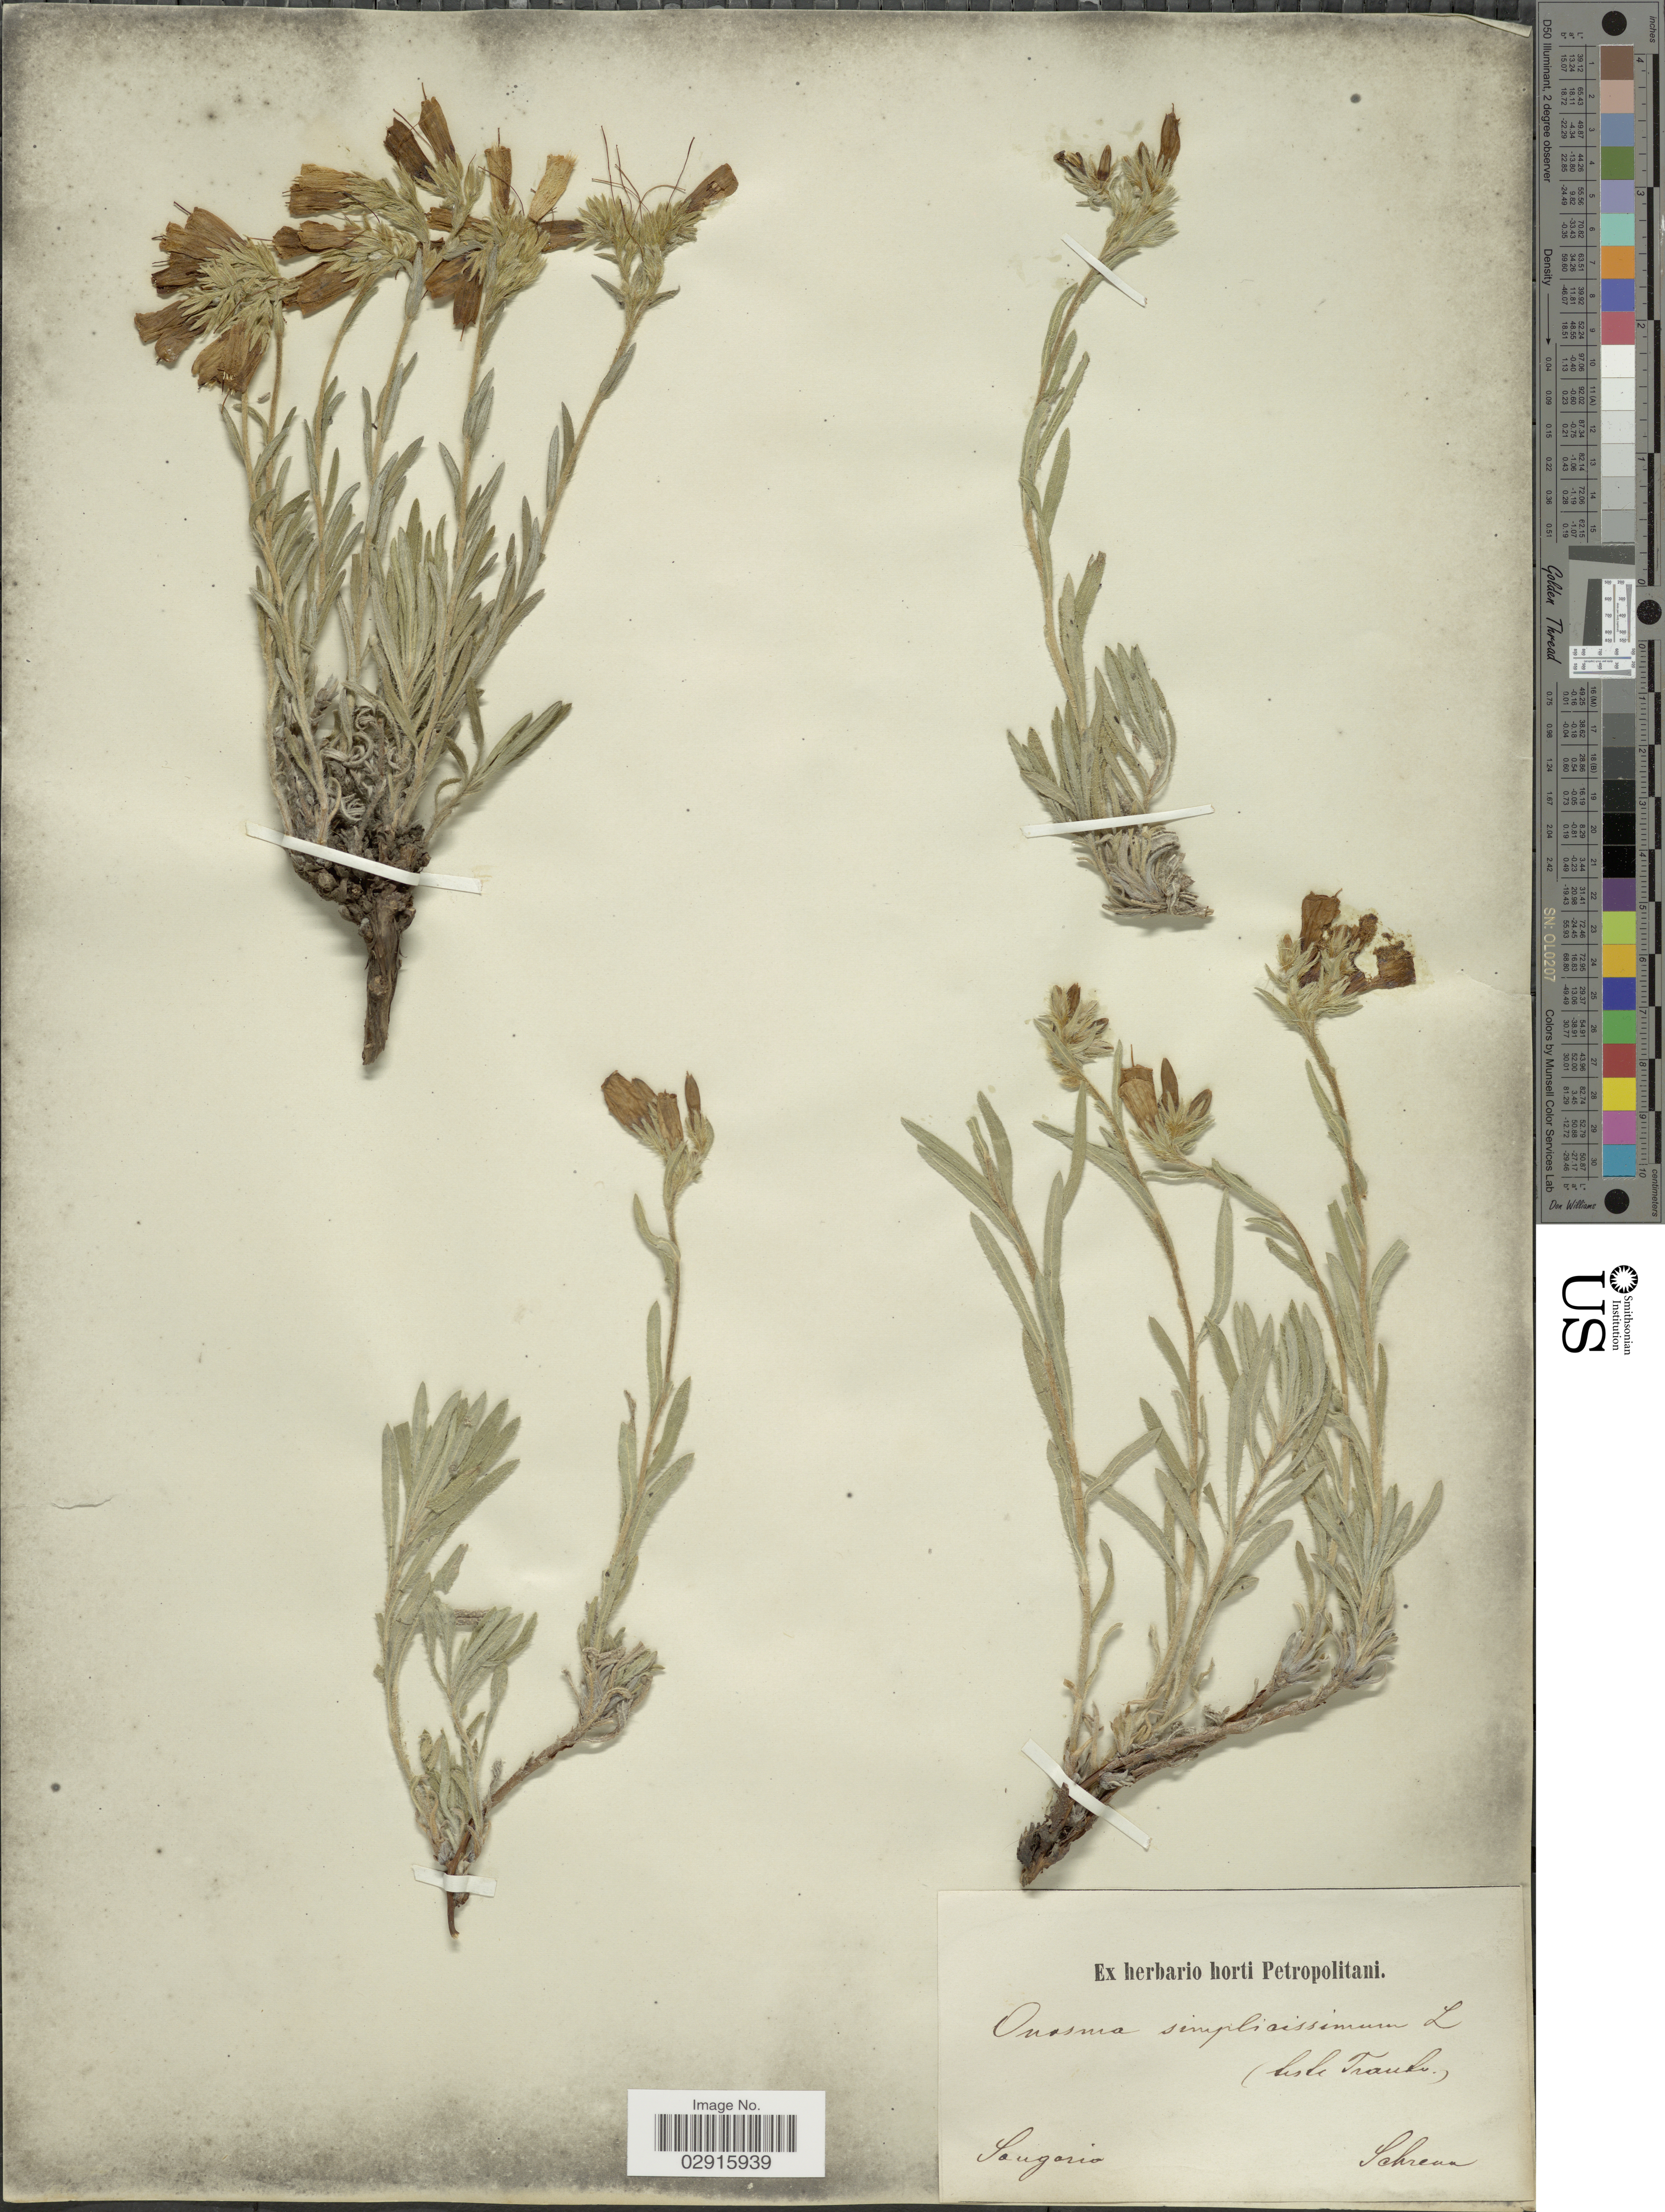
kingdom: Plantae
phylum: Tracheophyta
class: Magnoliopsida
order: Boraginales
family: Boraginaceae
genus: Onosma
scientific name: Onosma simplicissima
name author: L.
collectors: A.G. Schrenk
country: Kazakhstan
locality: Songoria.